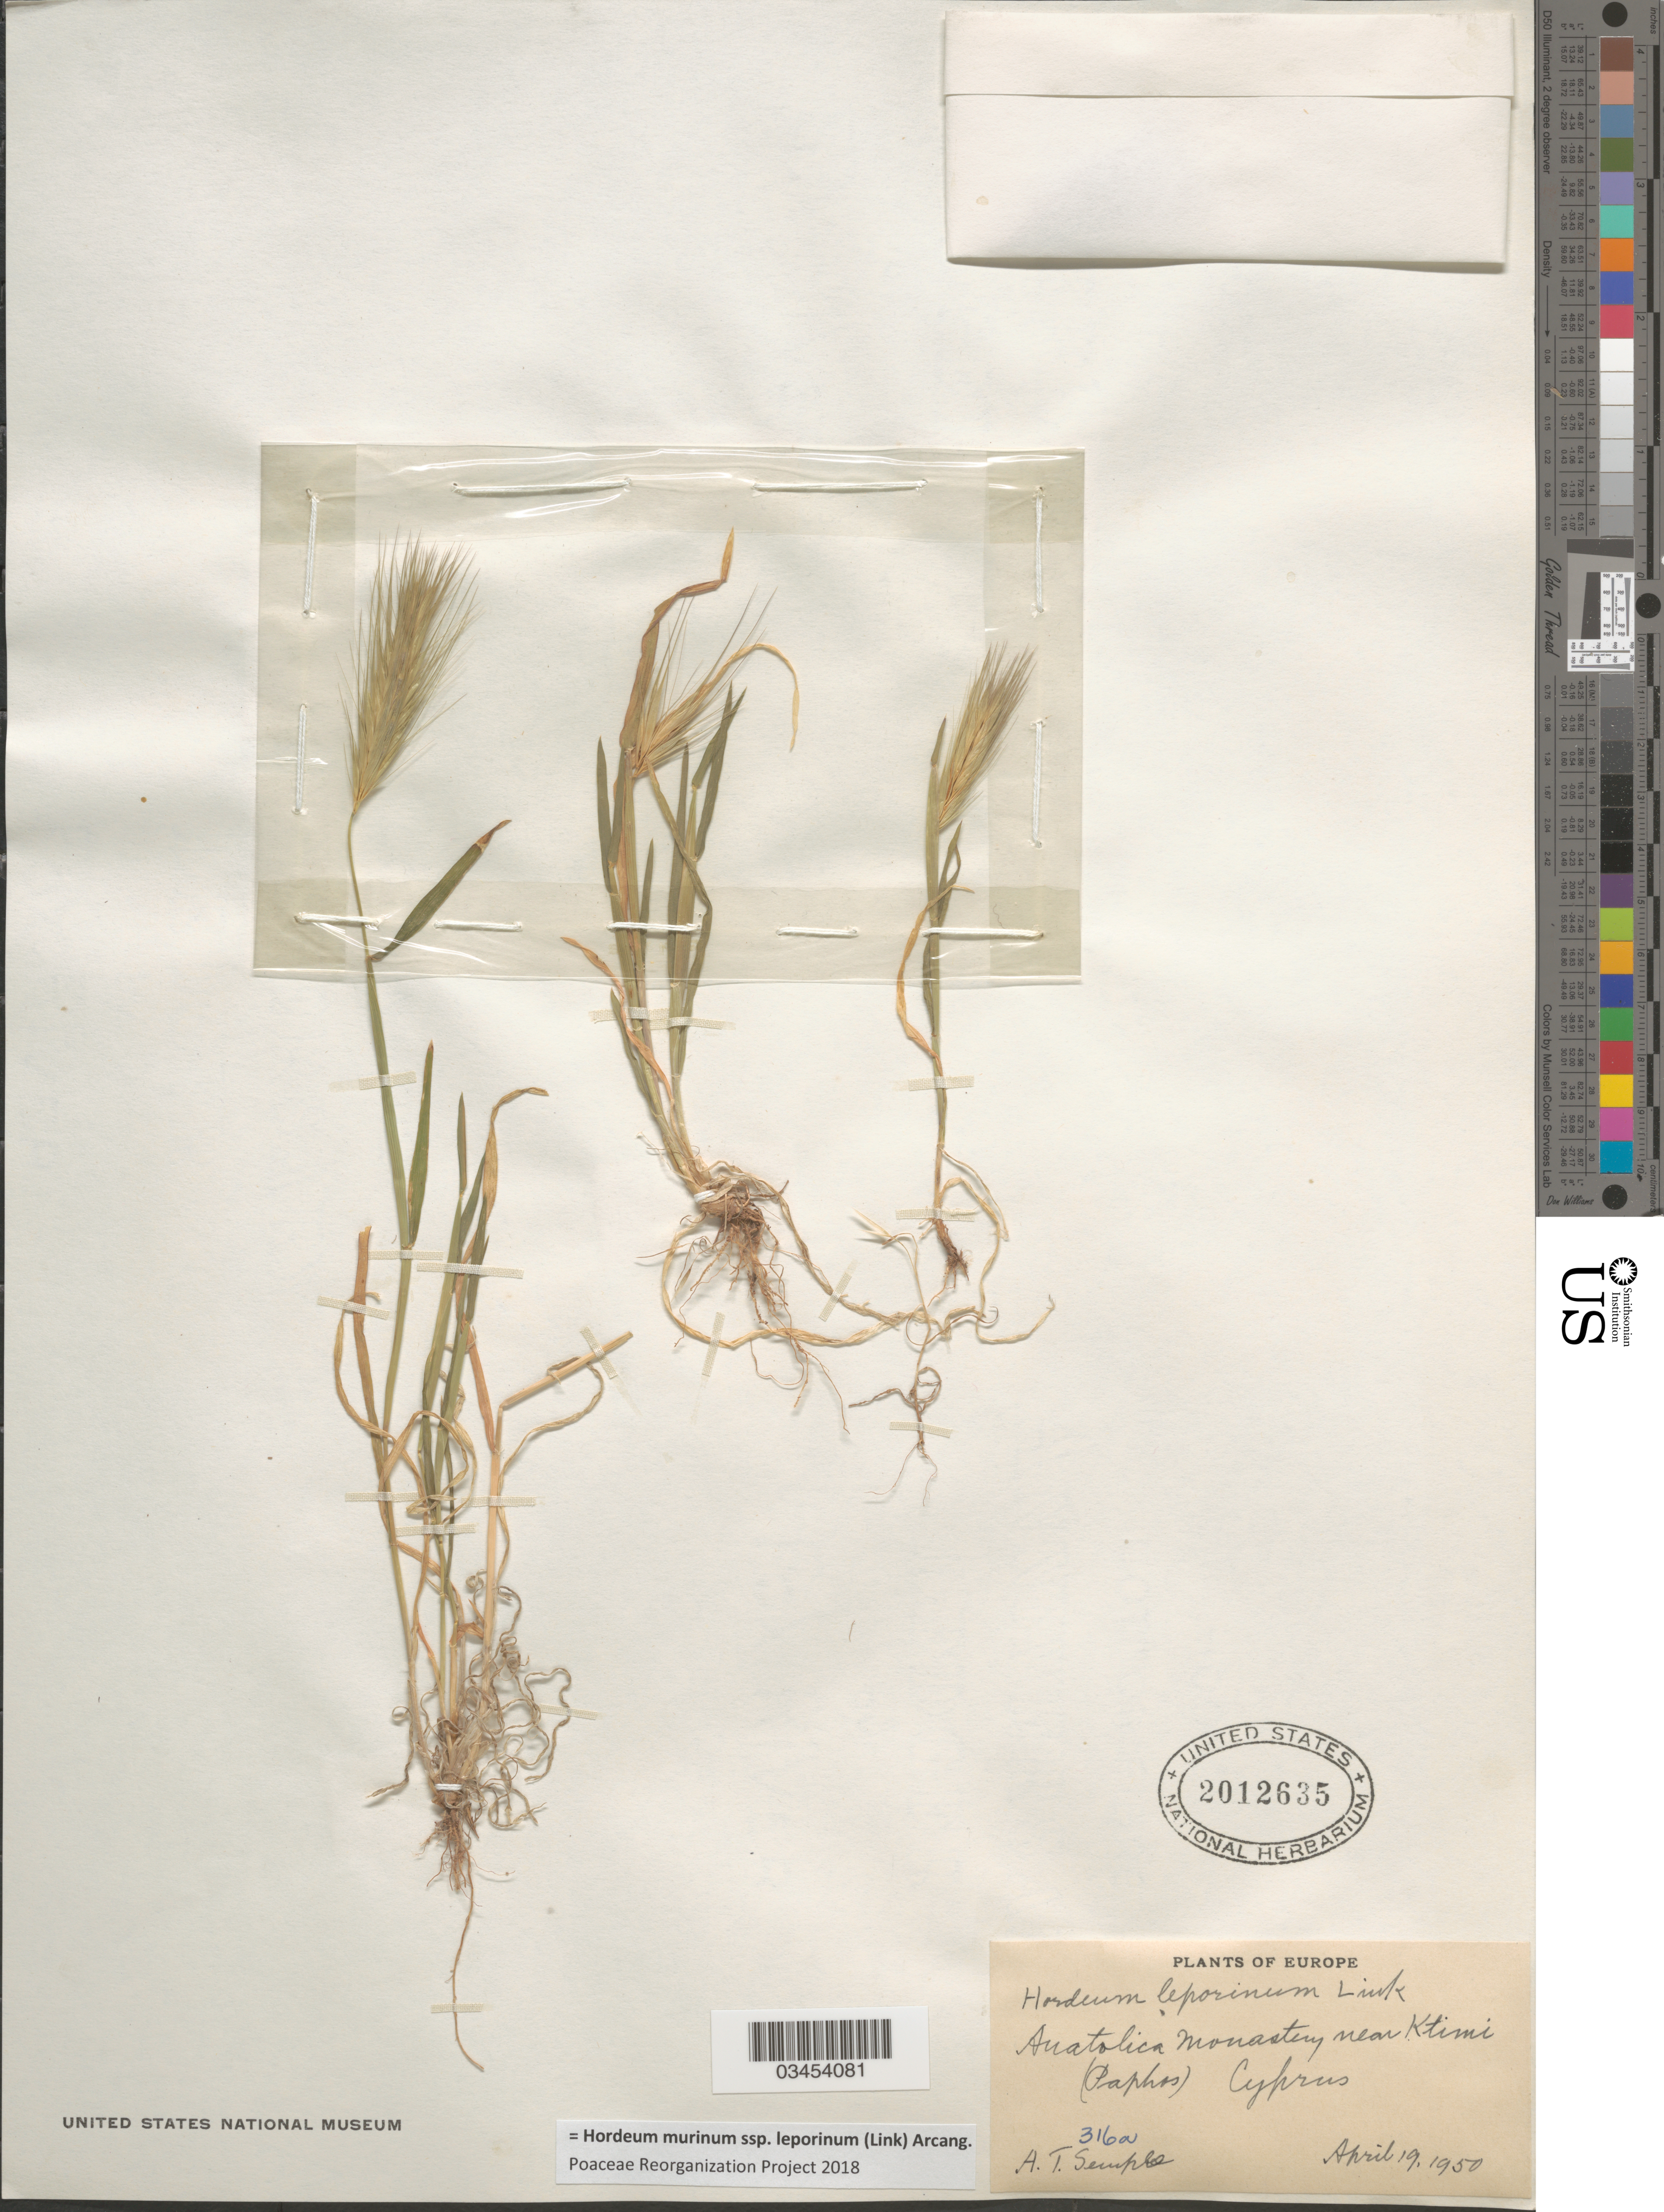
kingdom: Plantae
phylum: Tracheophyta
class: Liliopsida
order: Poales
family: Poaceae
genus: Hordeum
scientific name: Hordeum murinum subsp. leporinum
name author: (Link) Arcang.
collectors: A. Semple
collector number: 316a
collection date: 1950-04-19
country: Cyprus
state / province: Páfos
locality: Anatolica Monastery near Ktimi (Paphos).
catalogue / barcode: US 2012635